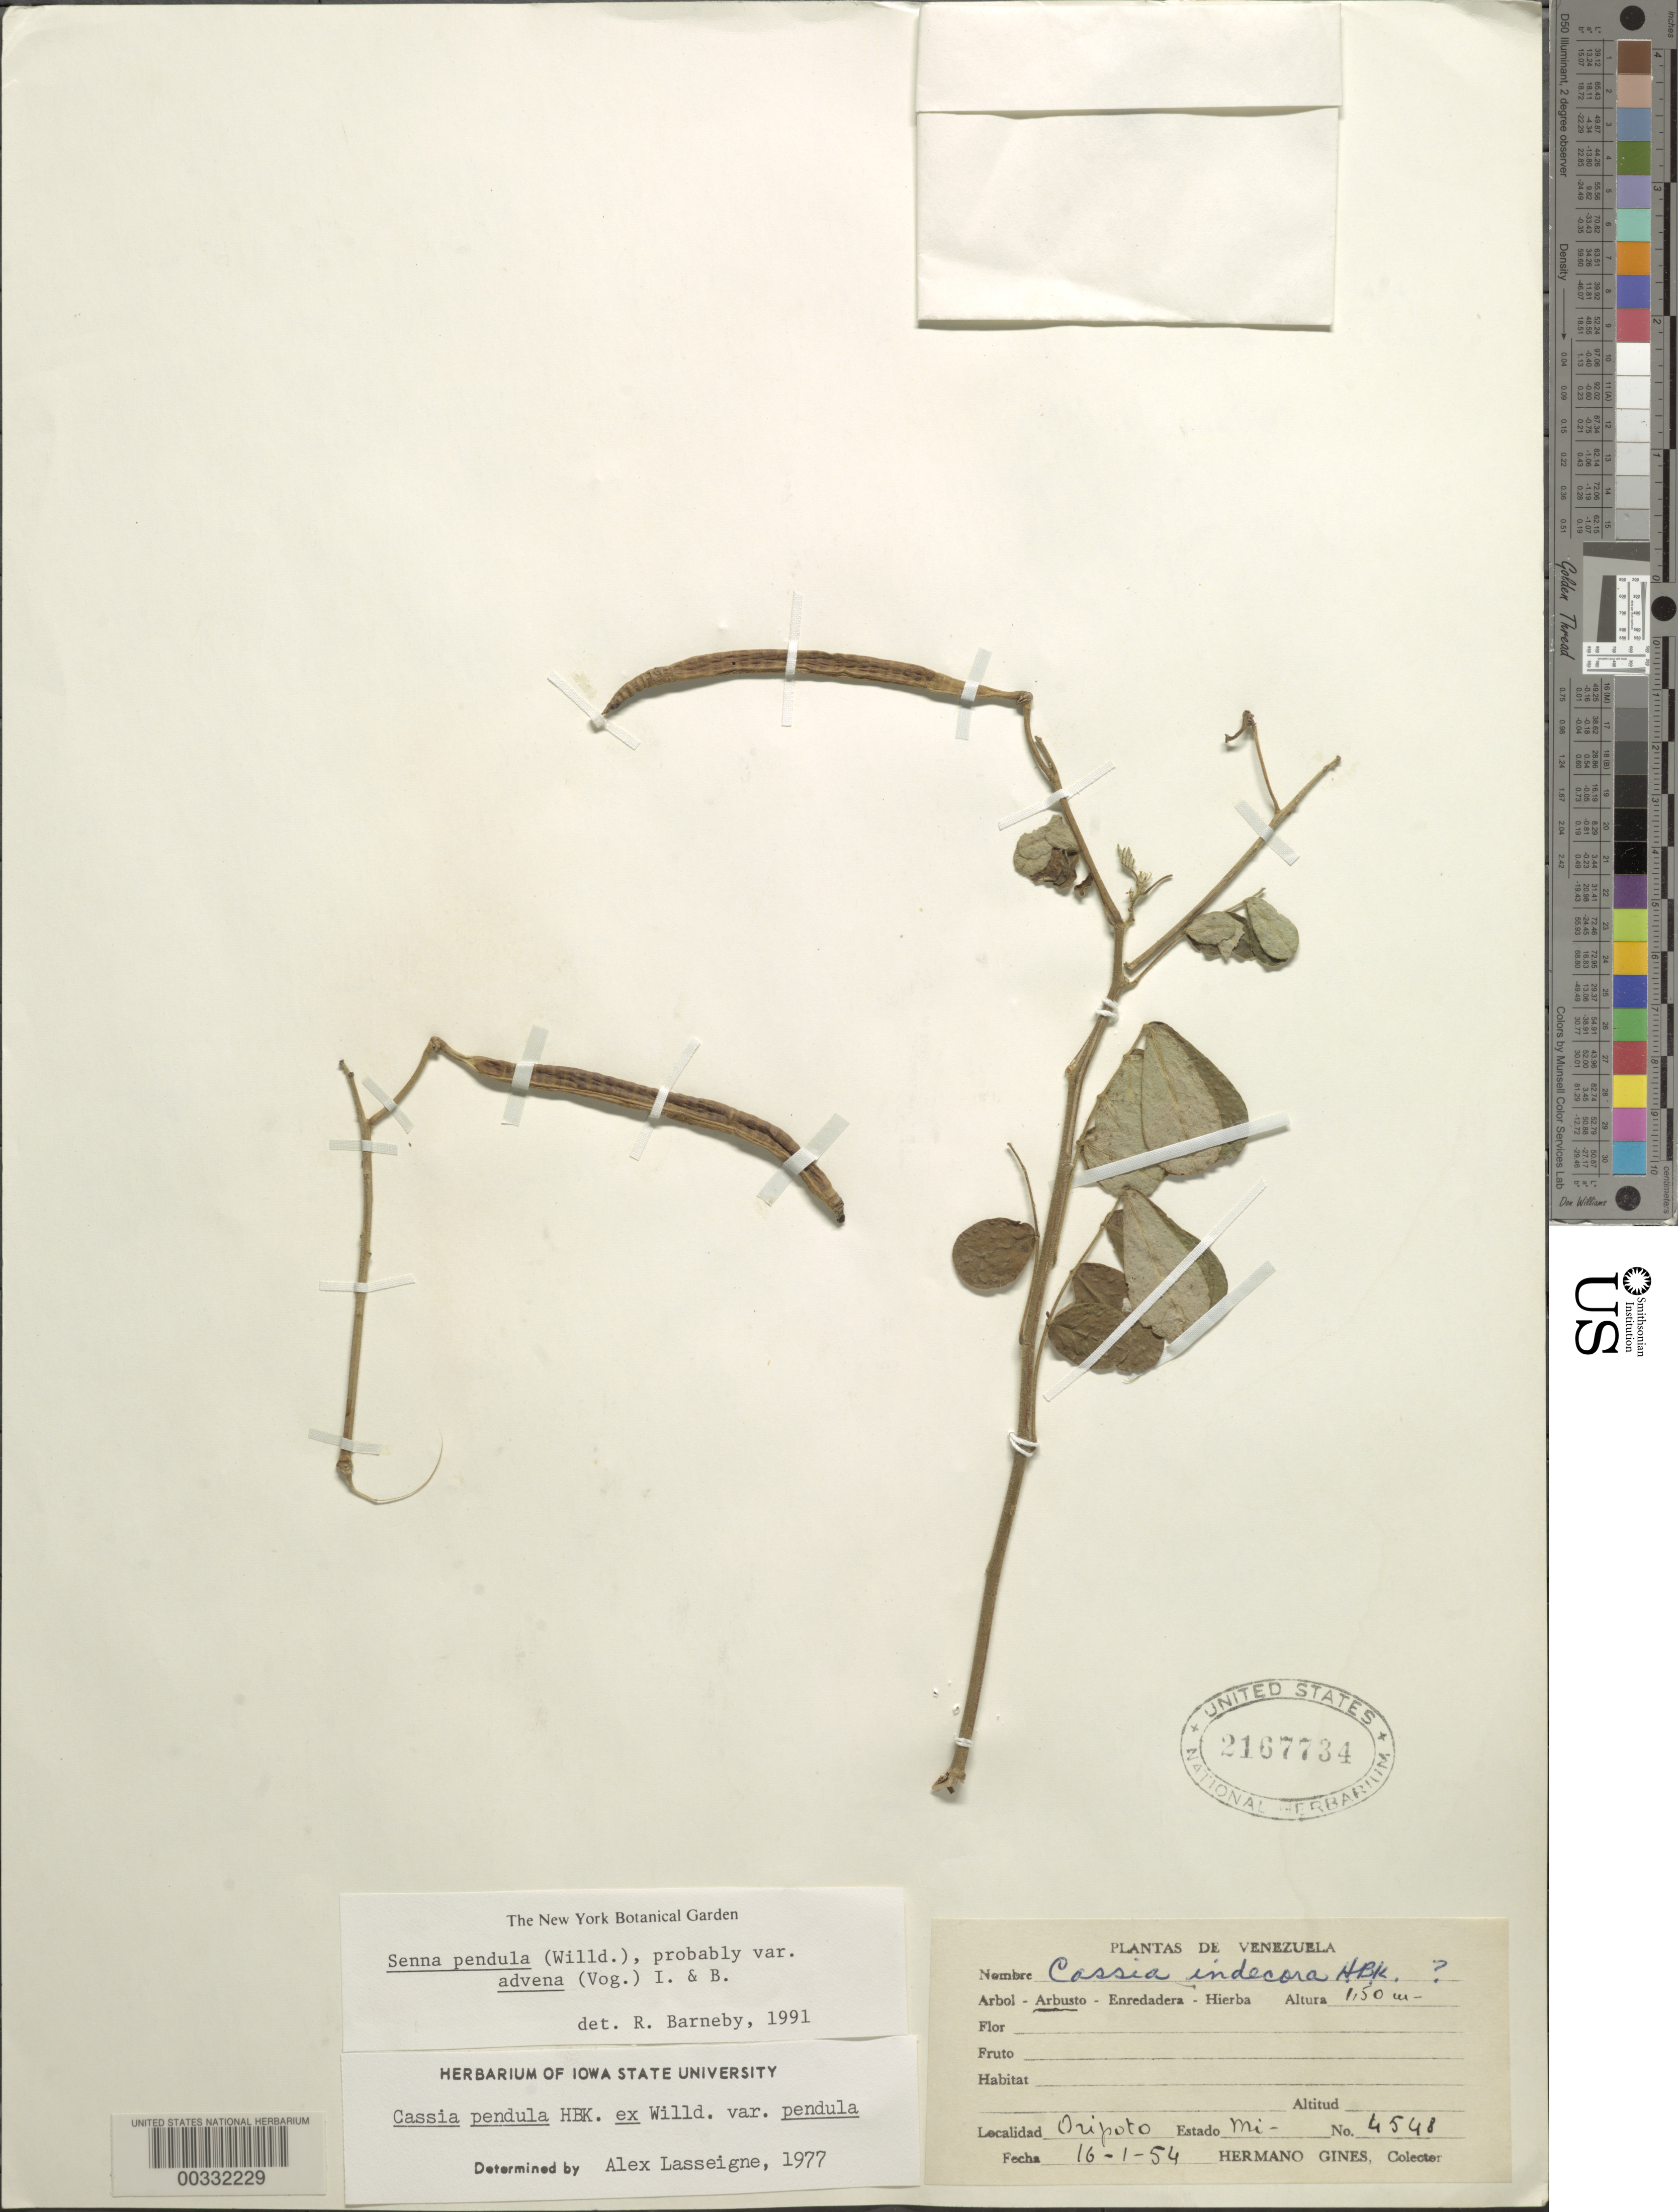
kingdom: Plantae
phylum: Tracheophyta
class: Magnoliopsida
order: Fabales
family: Fabaceae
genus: Senna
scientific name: Senna pendula var. advena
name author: (Vogel) H.S. Irwin & Barneby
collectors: Bro. Gines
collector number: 4548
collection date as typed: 16 Jan 1954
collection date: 1954-01-16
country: Venezuela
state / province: Miranda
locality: Oripoto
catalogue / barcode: US 2167734